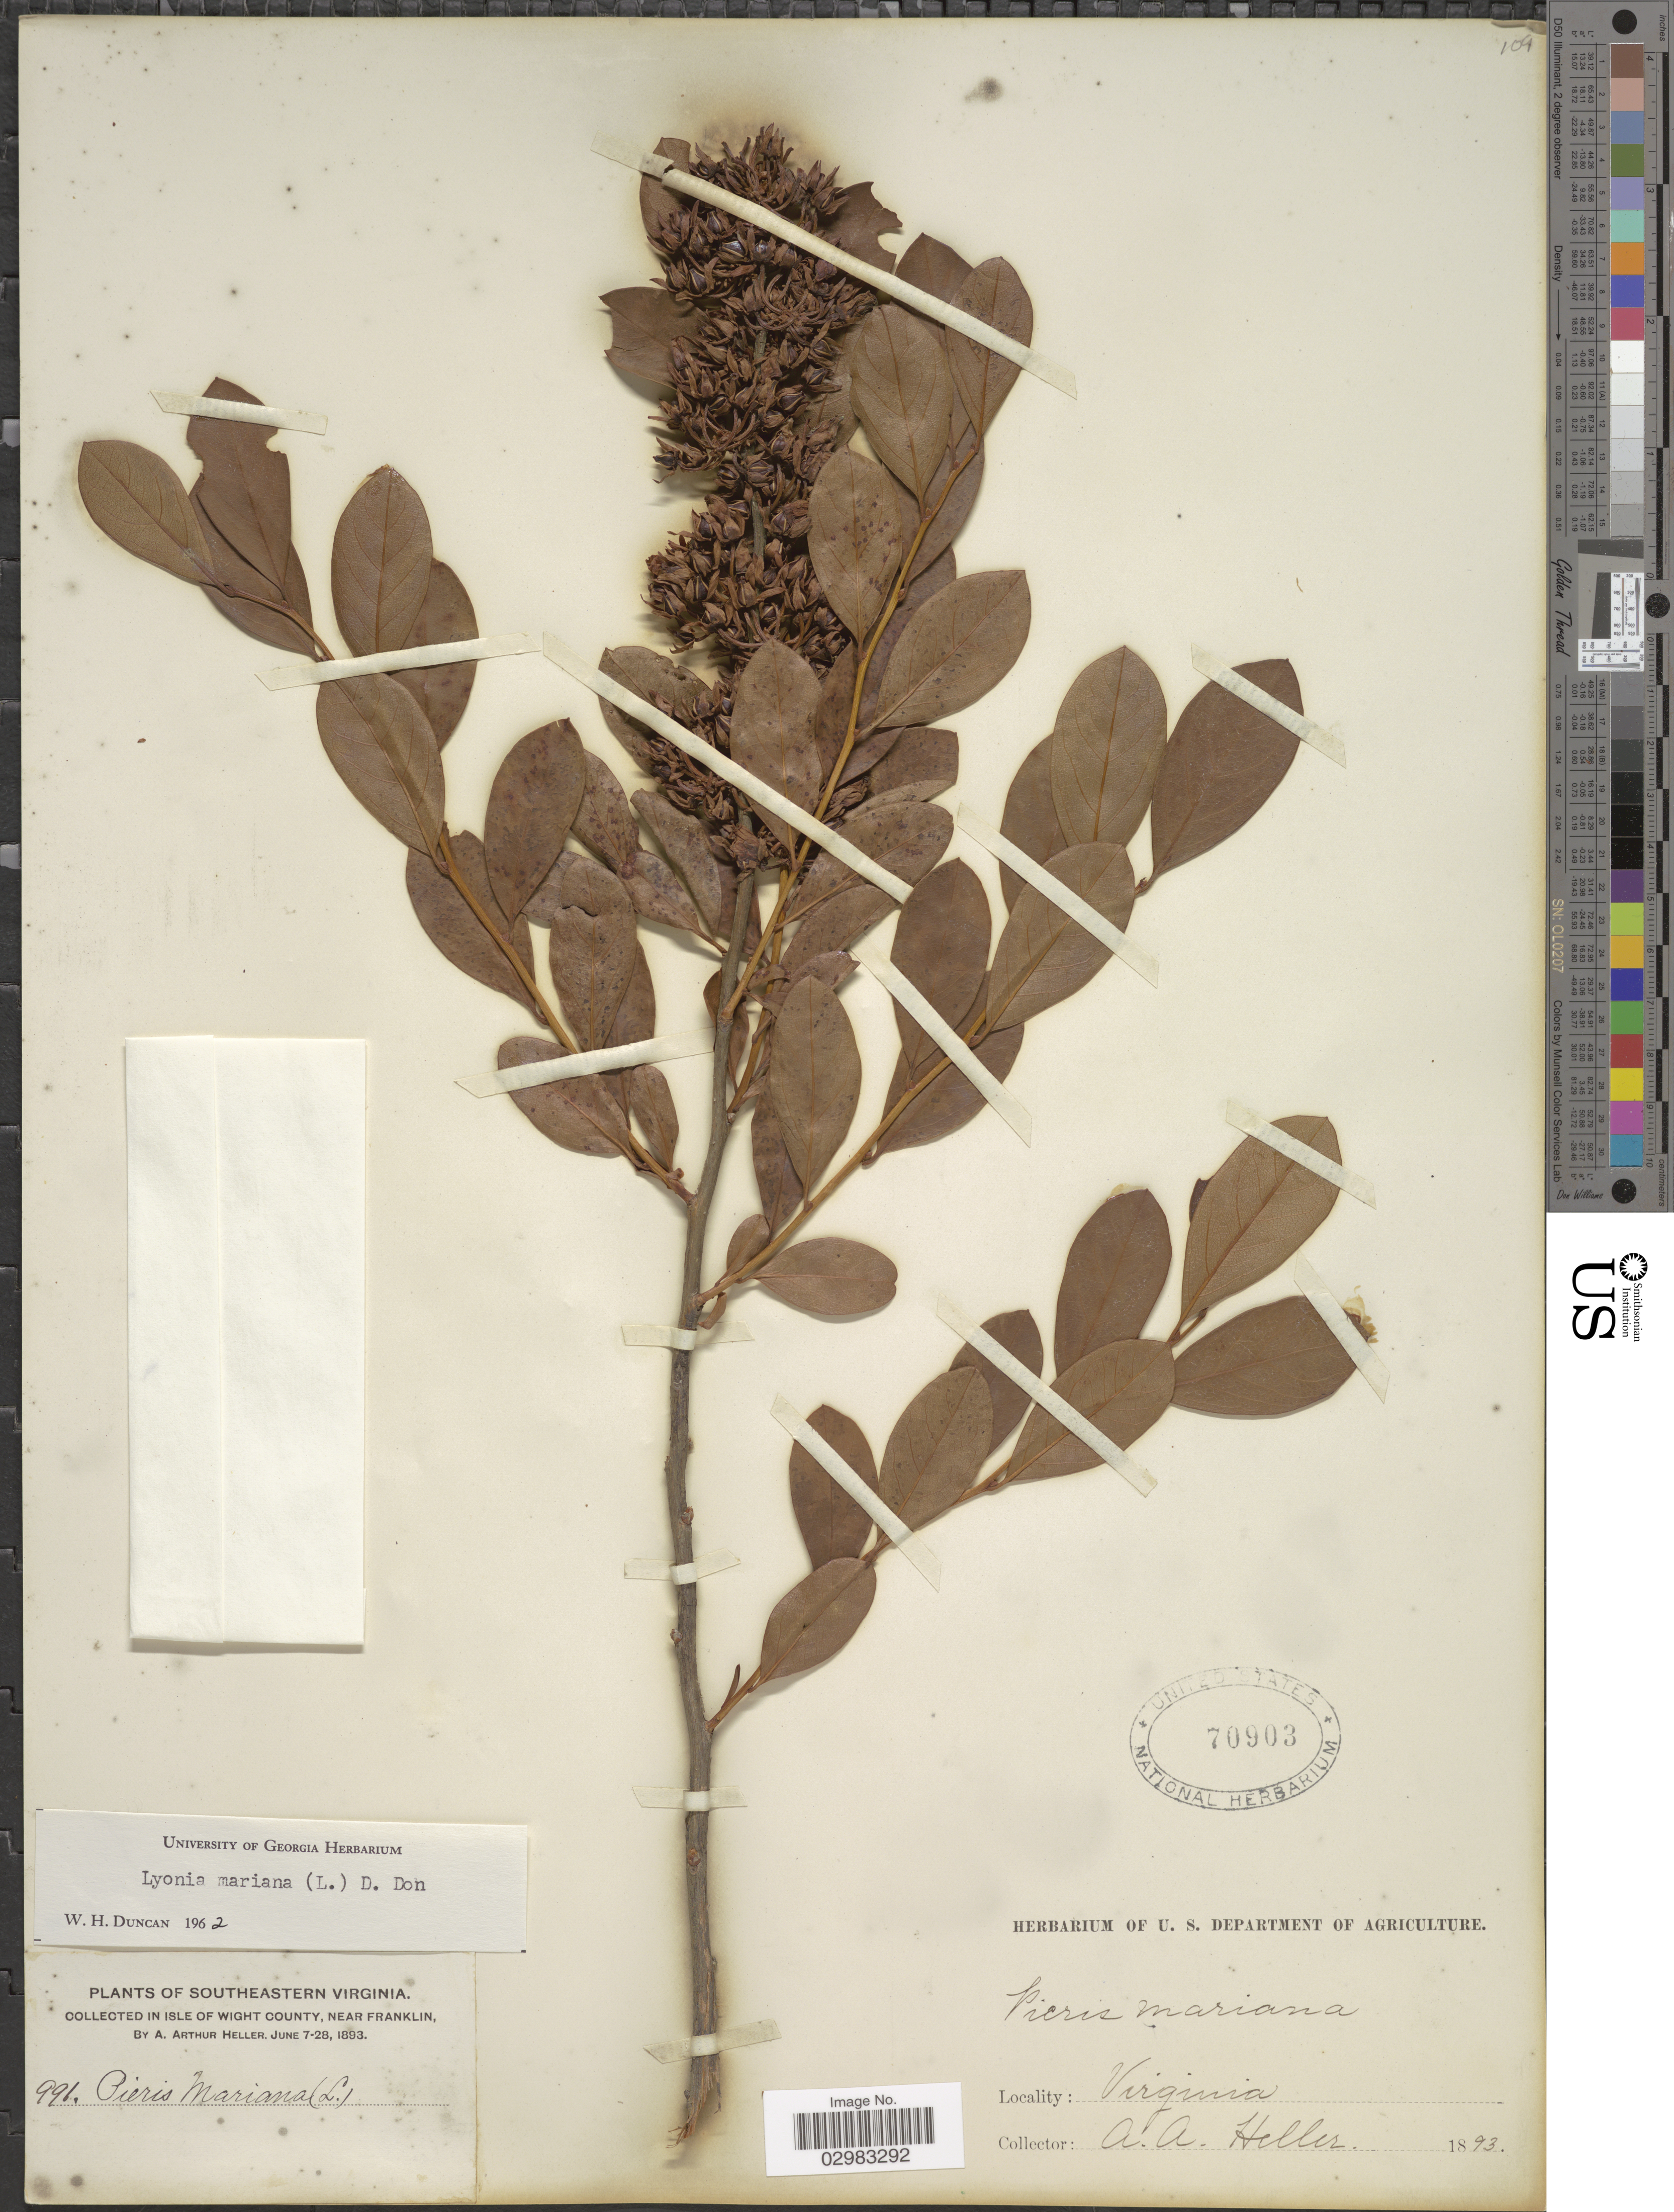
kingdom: Plantae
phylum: Tracheophyta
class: Magnoliopsida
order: Ericales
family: Ericaceae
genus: Lyonia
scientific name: Lyonia mariana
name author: (L.) D. Don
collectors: A. A. Heller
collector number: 991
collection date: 1893-06-07/1893-07-28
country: United States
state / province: Virginia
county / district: Isle of Wight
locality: Southeastern Virginia. In Isle of Wight County, near Franklin.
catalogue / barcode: US 70903